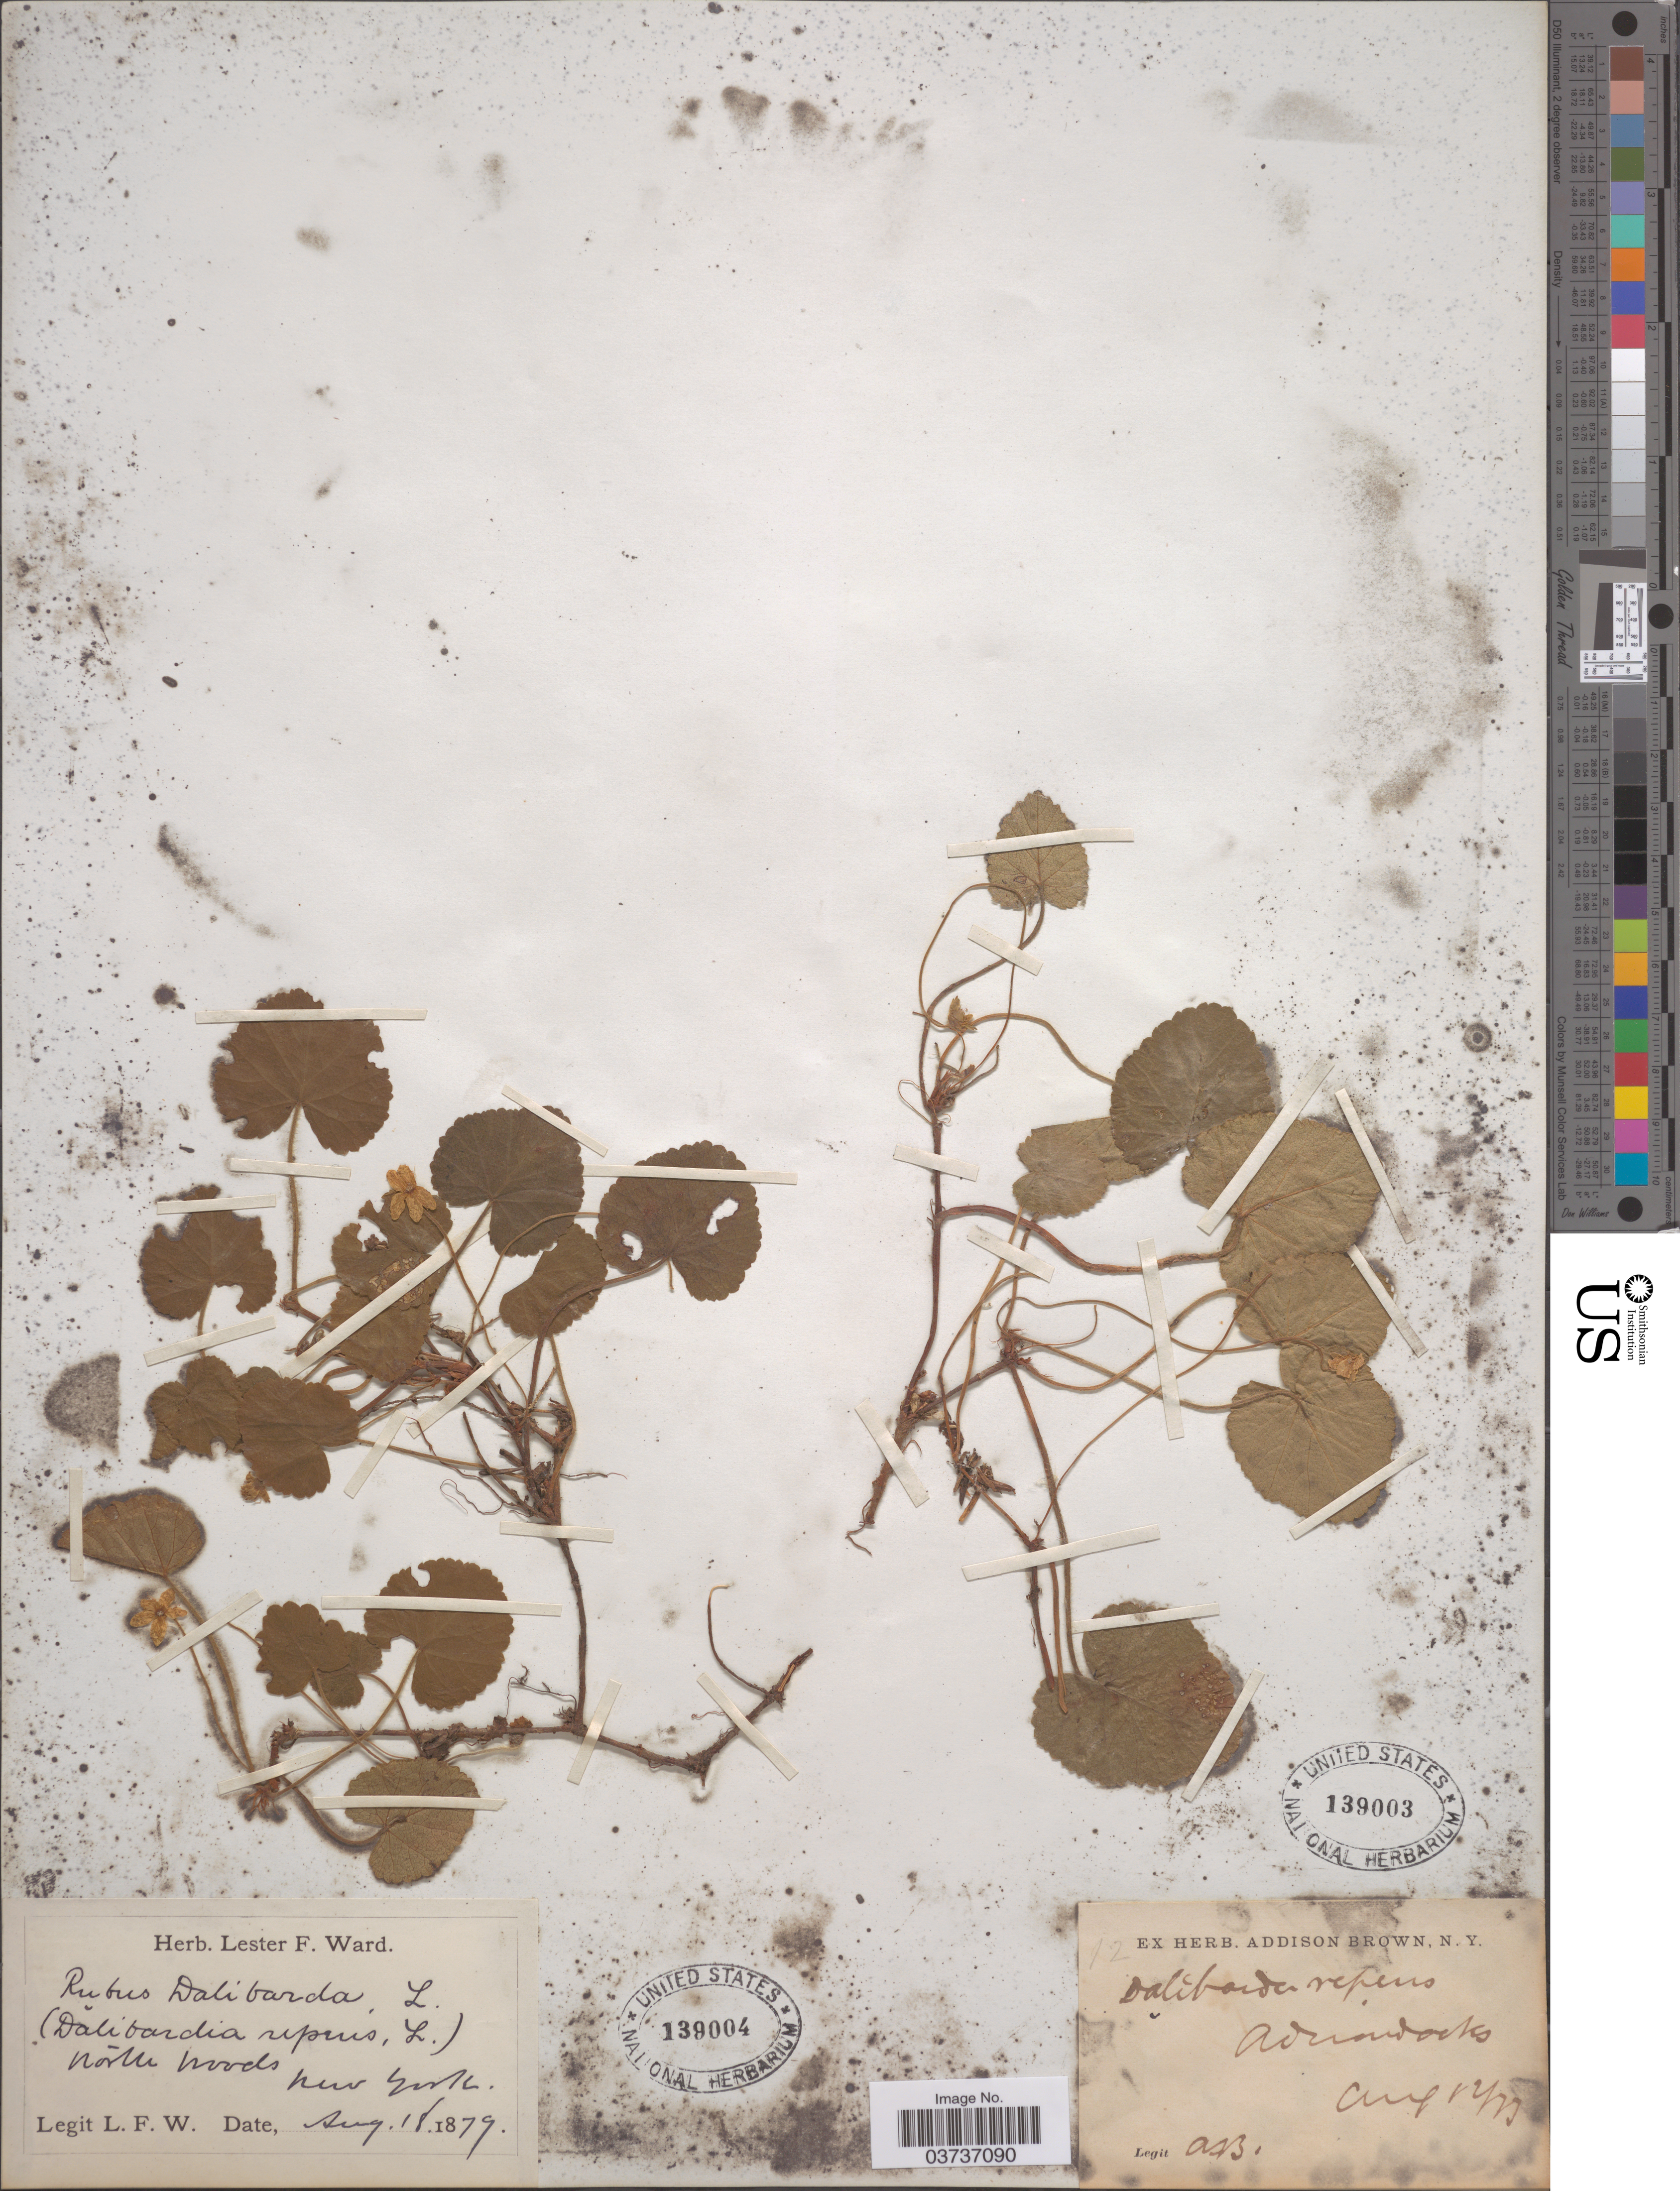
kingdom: Plantae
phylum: Tracheophyta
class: Magnoliopsida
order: Rosales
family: Rosaceae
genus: Dalibarda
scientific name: Dalibarda repens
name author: L.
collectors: A. Brown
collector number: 12?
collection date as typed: Transcribed d/m/y: 12/8/73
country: United States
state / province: New York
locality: Adirondacks.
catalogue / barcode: US 139003-2